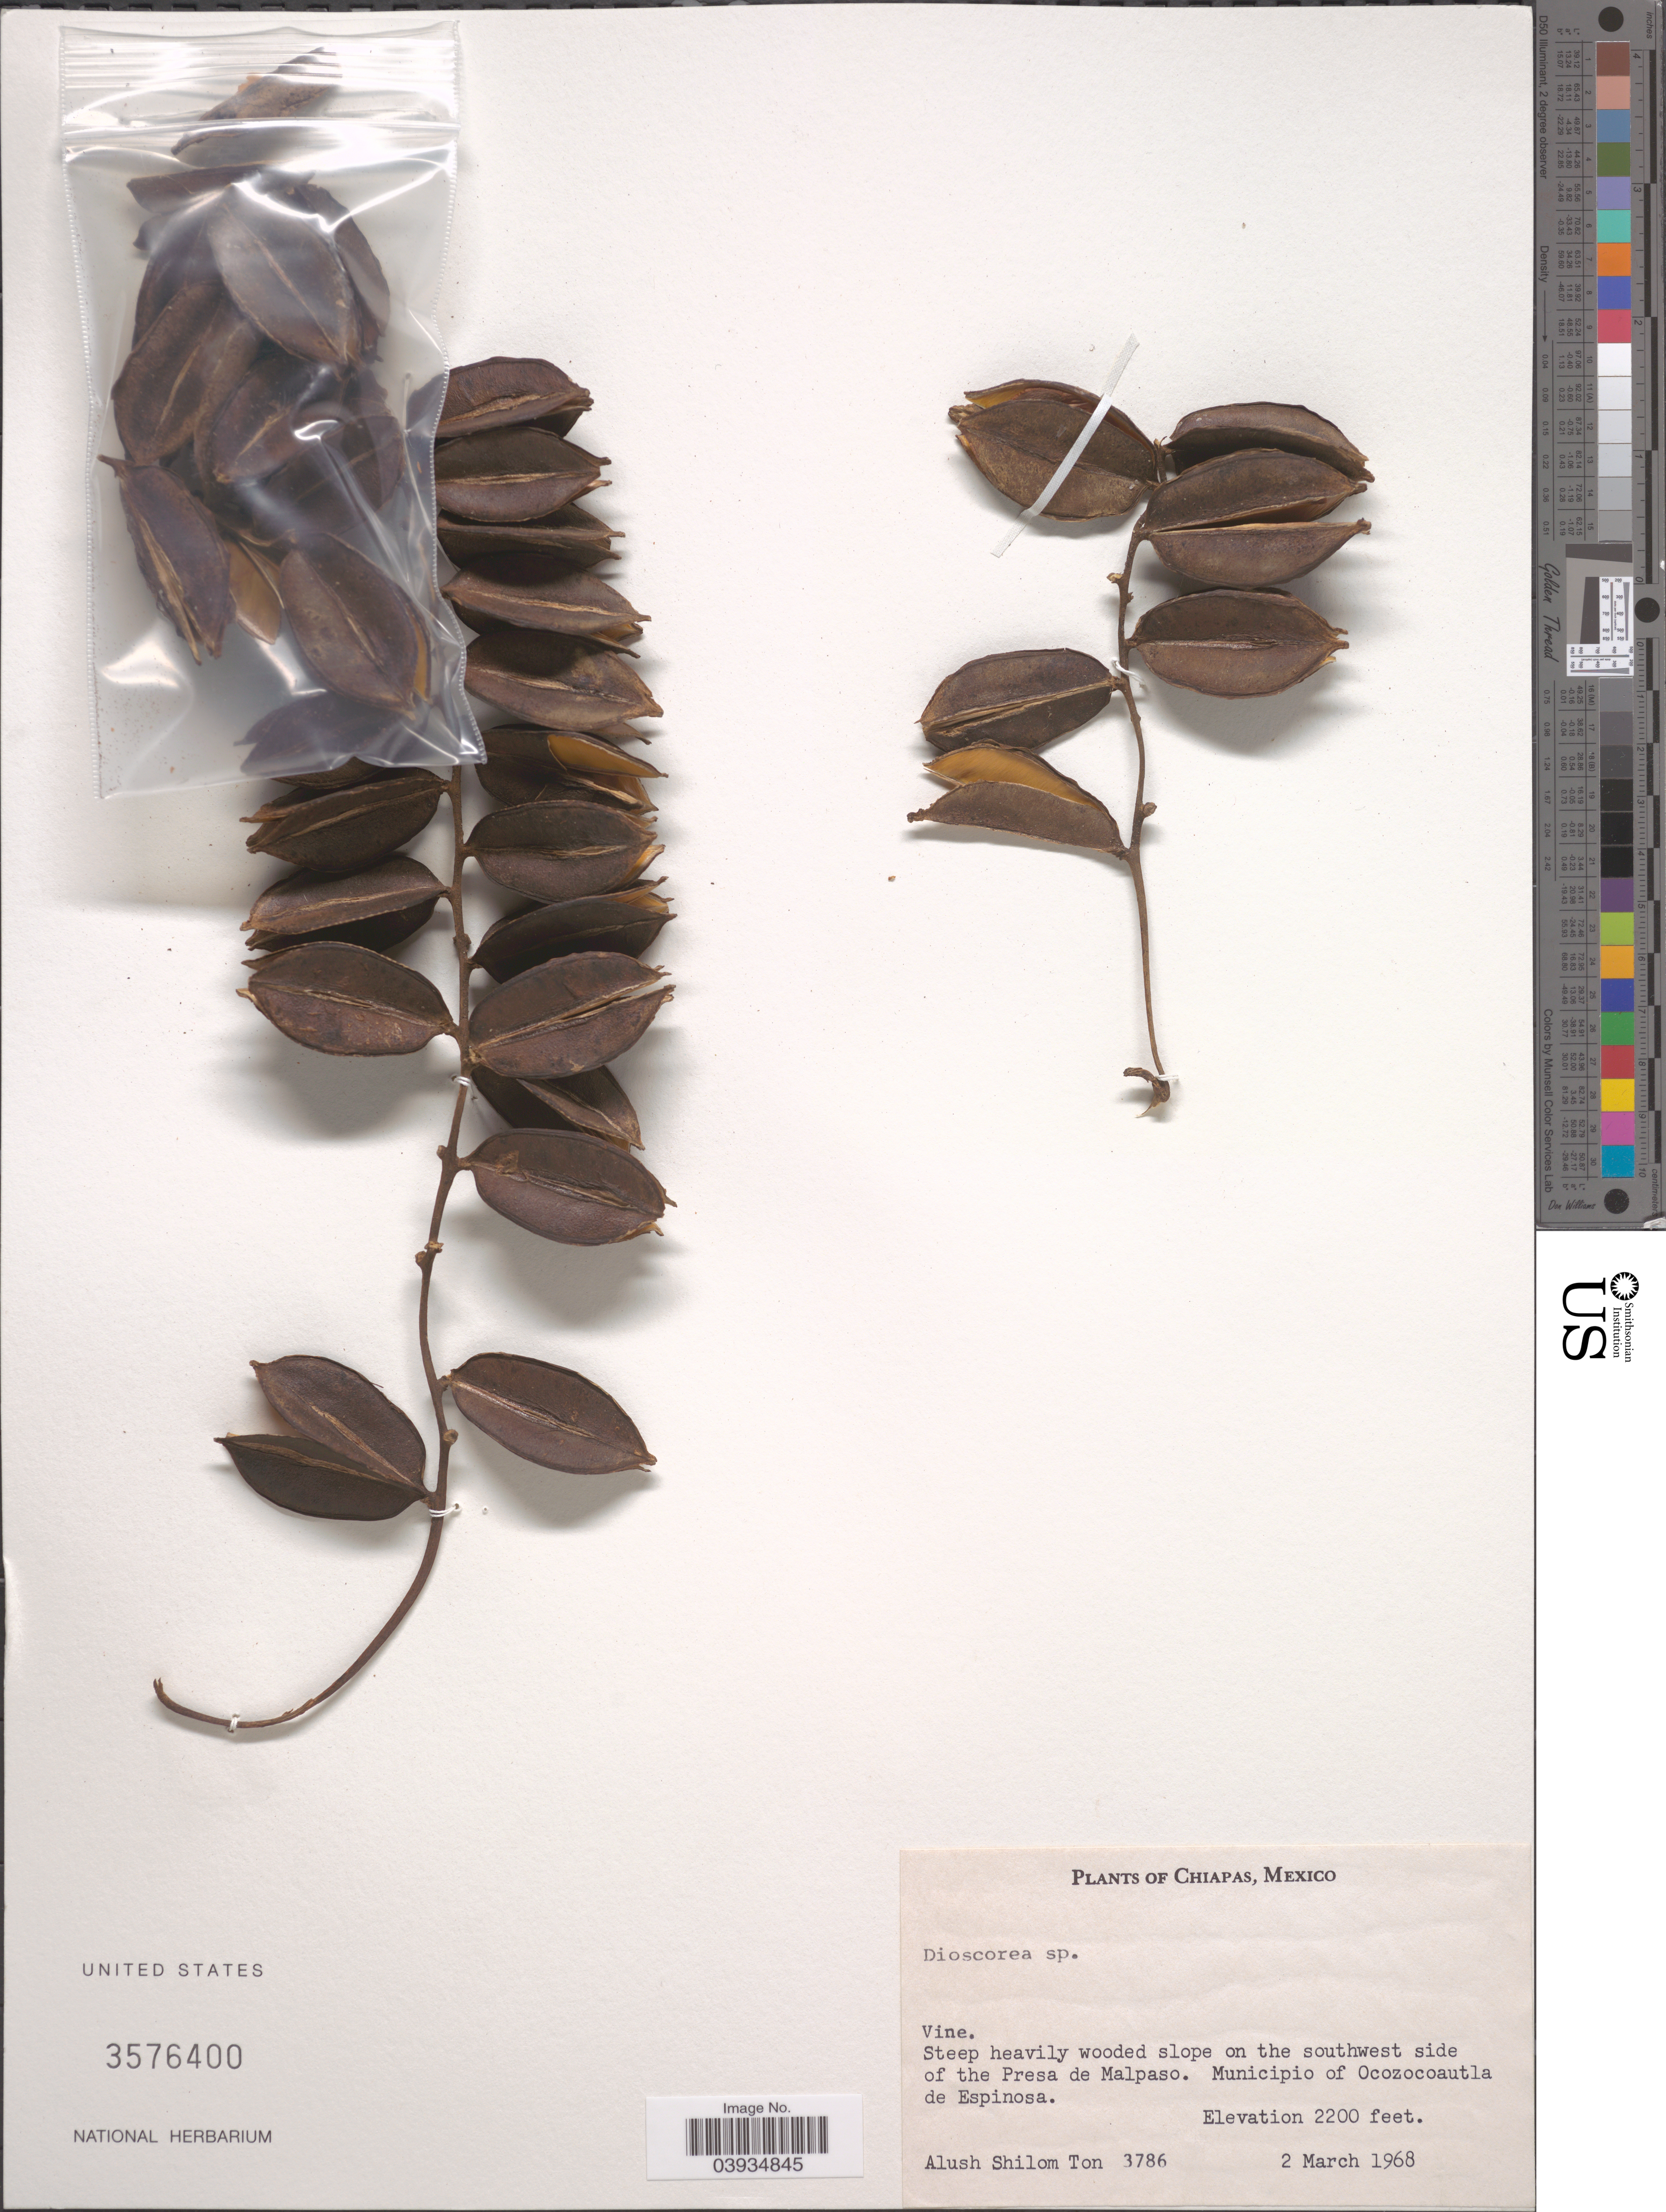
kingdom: Plantae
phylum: Tracheophyta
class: Liliopsida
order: Dioscoreales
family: Dioscoreaceae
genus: Dioscorea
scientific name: Dioscorea sp.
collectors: A. S. Ton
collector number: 3786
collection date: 1968-03-02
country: Mexico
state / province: Chiapas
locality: Wooded slope on the southwest side of the Presa de Malpaso. Municipio of Ocozocoautla de Espinosa.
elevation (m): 671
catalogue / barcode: US 3576400